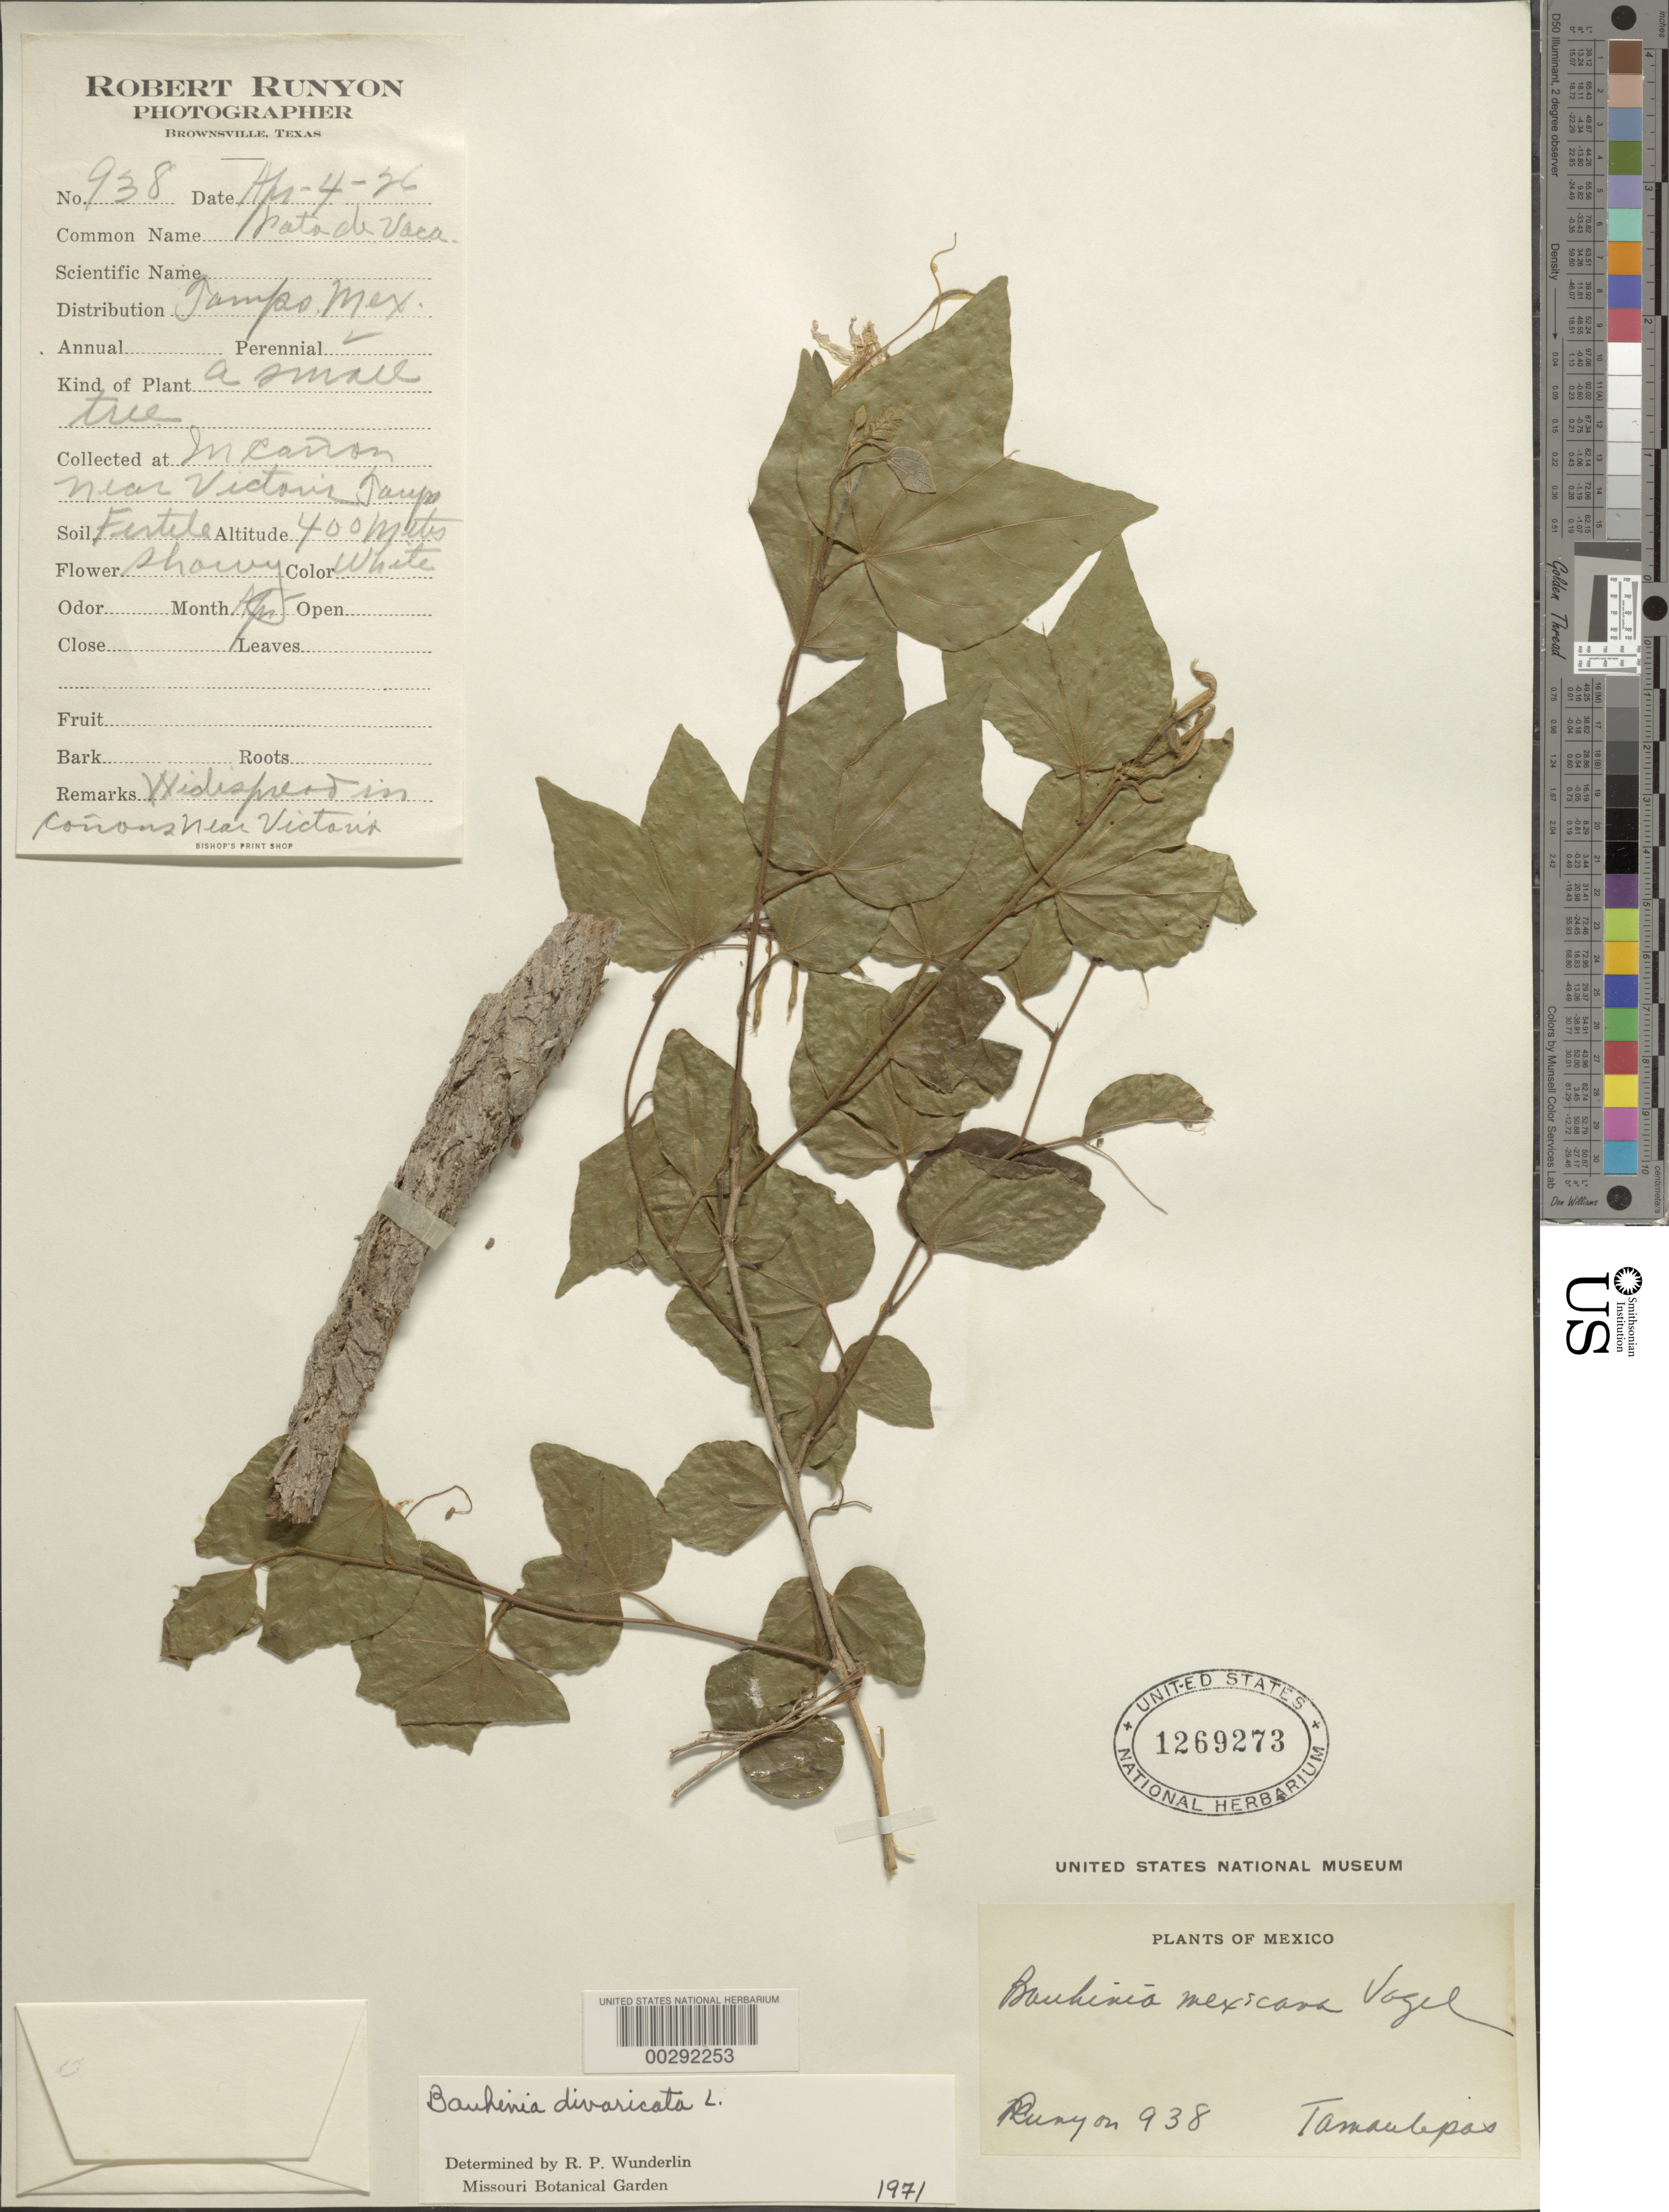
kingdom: Plantae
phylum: Tracheophyta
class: Magnoliopsida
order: Fabales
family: Fabaceae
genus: Bauhinia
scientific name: Bauhinia divaricata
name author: L.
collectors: R. Runyon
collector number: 938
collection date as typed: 04 Apr 1926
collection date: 1926-04-04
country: Mexico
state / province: Tamaulipas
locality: Near victoris tampo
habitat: In canyon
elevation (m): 400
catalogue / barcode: US 1269273